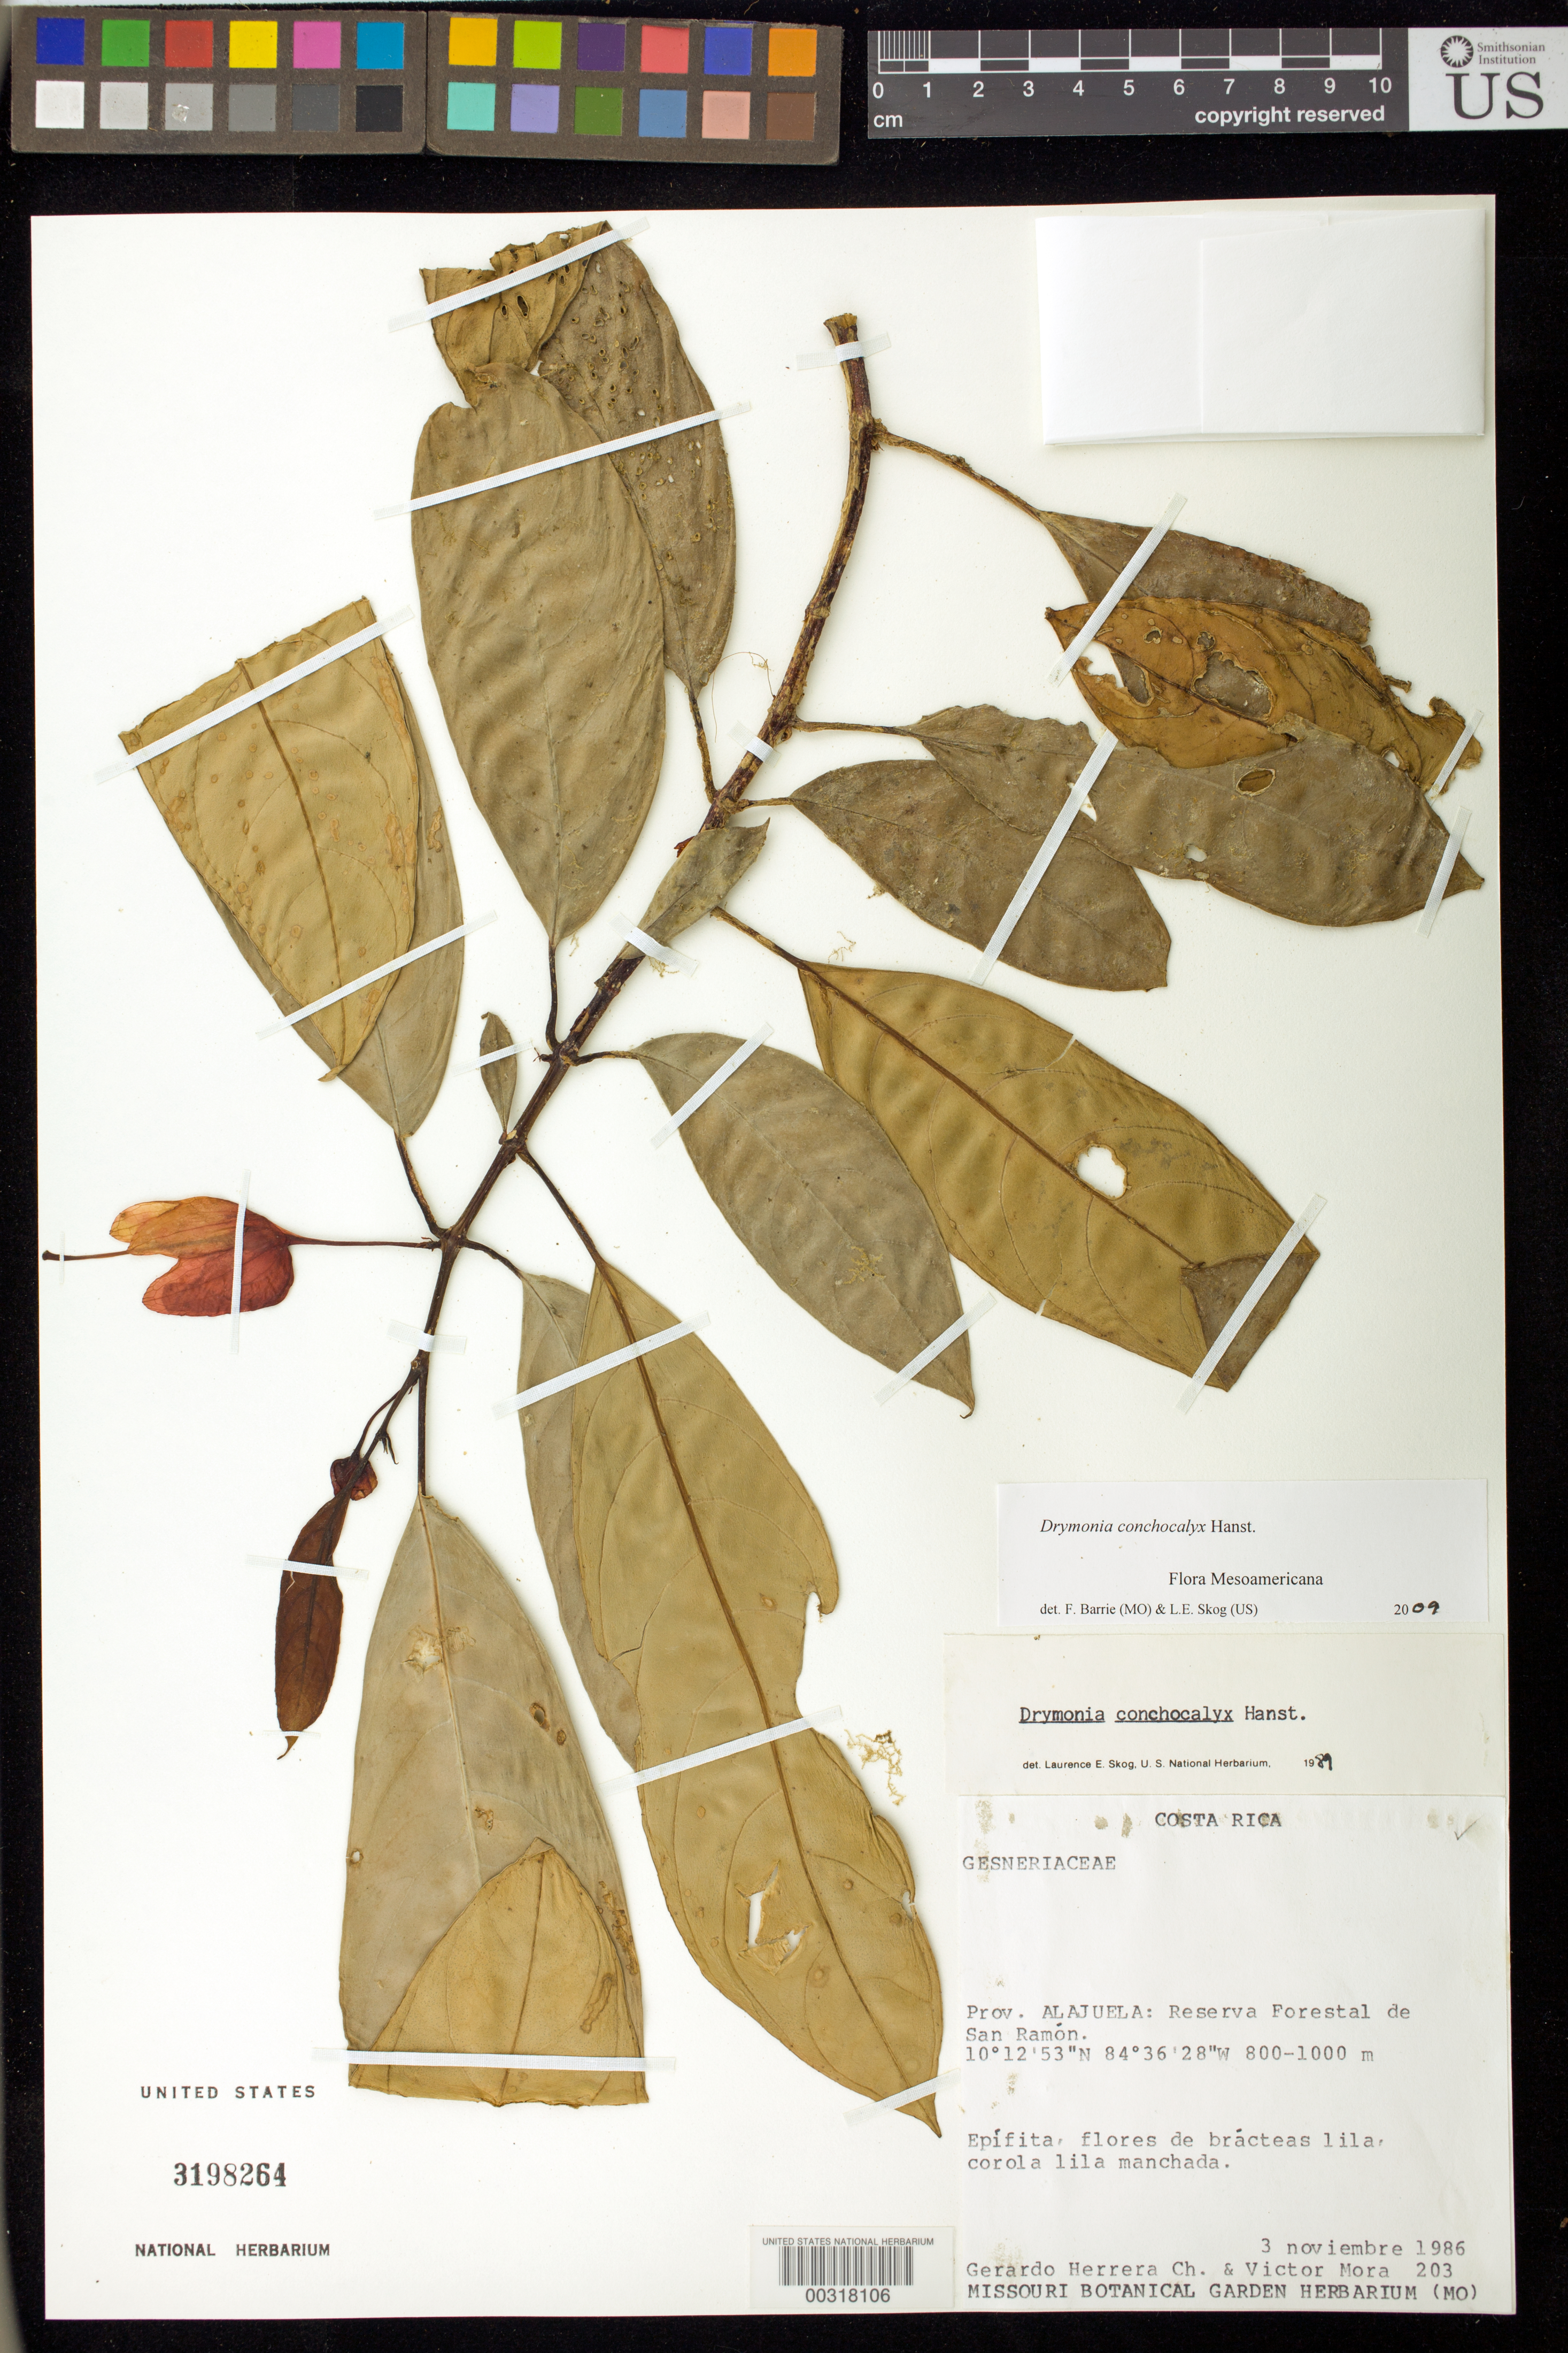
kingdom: Plantae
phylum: Tracheophyta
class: Magnoliopsida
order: Lamiales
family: Gesneriaceae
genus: Drymonia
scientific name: Drymonia conchocalyx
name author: Hanst.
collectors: G. Herrera & V. Mora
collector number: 203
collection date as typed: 03 Nov 1986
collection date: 1986-11-03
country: Costa Rica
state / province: Alajuela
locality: Reserva Forestal de San Ramon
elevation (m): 800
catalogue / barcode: US 3198264